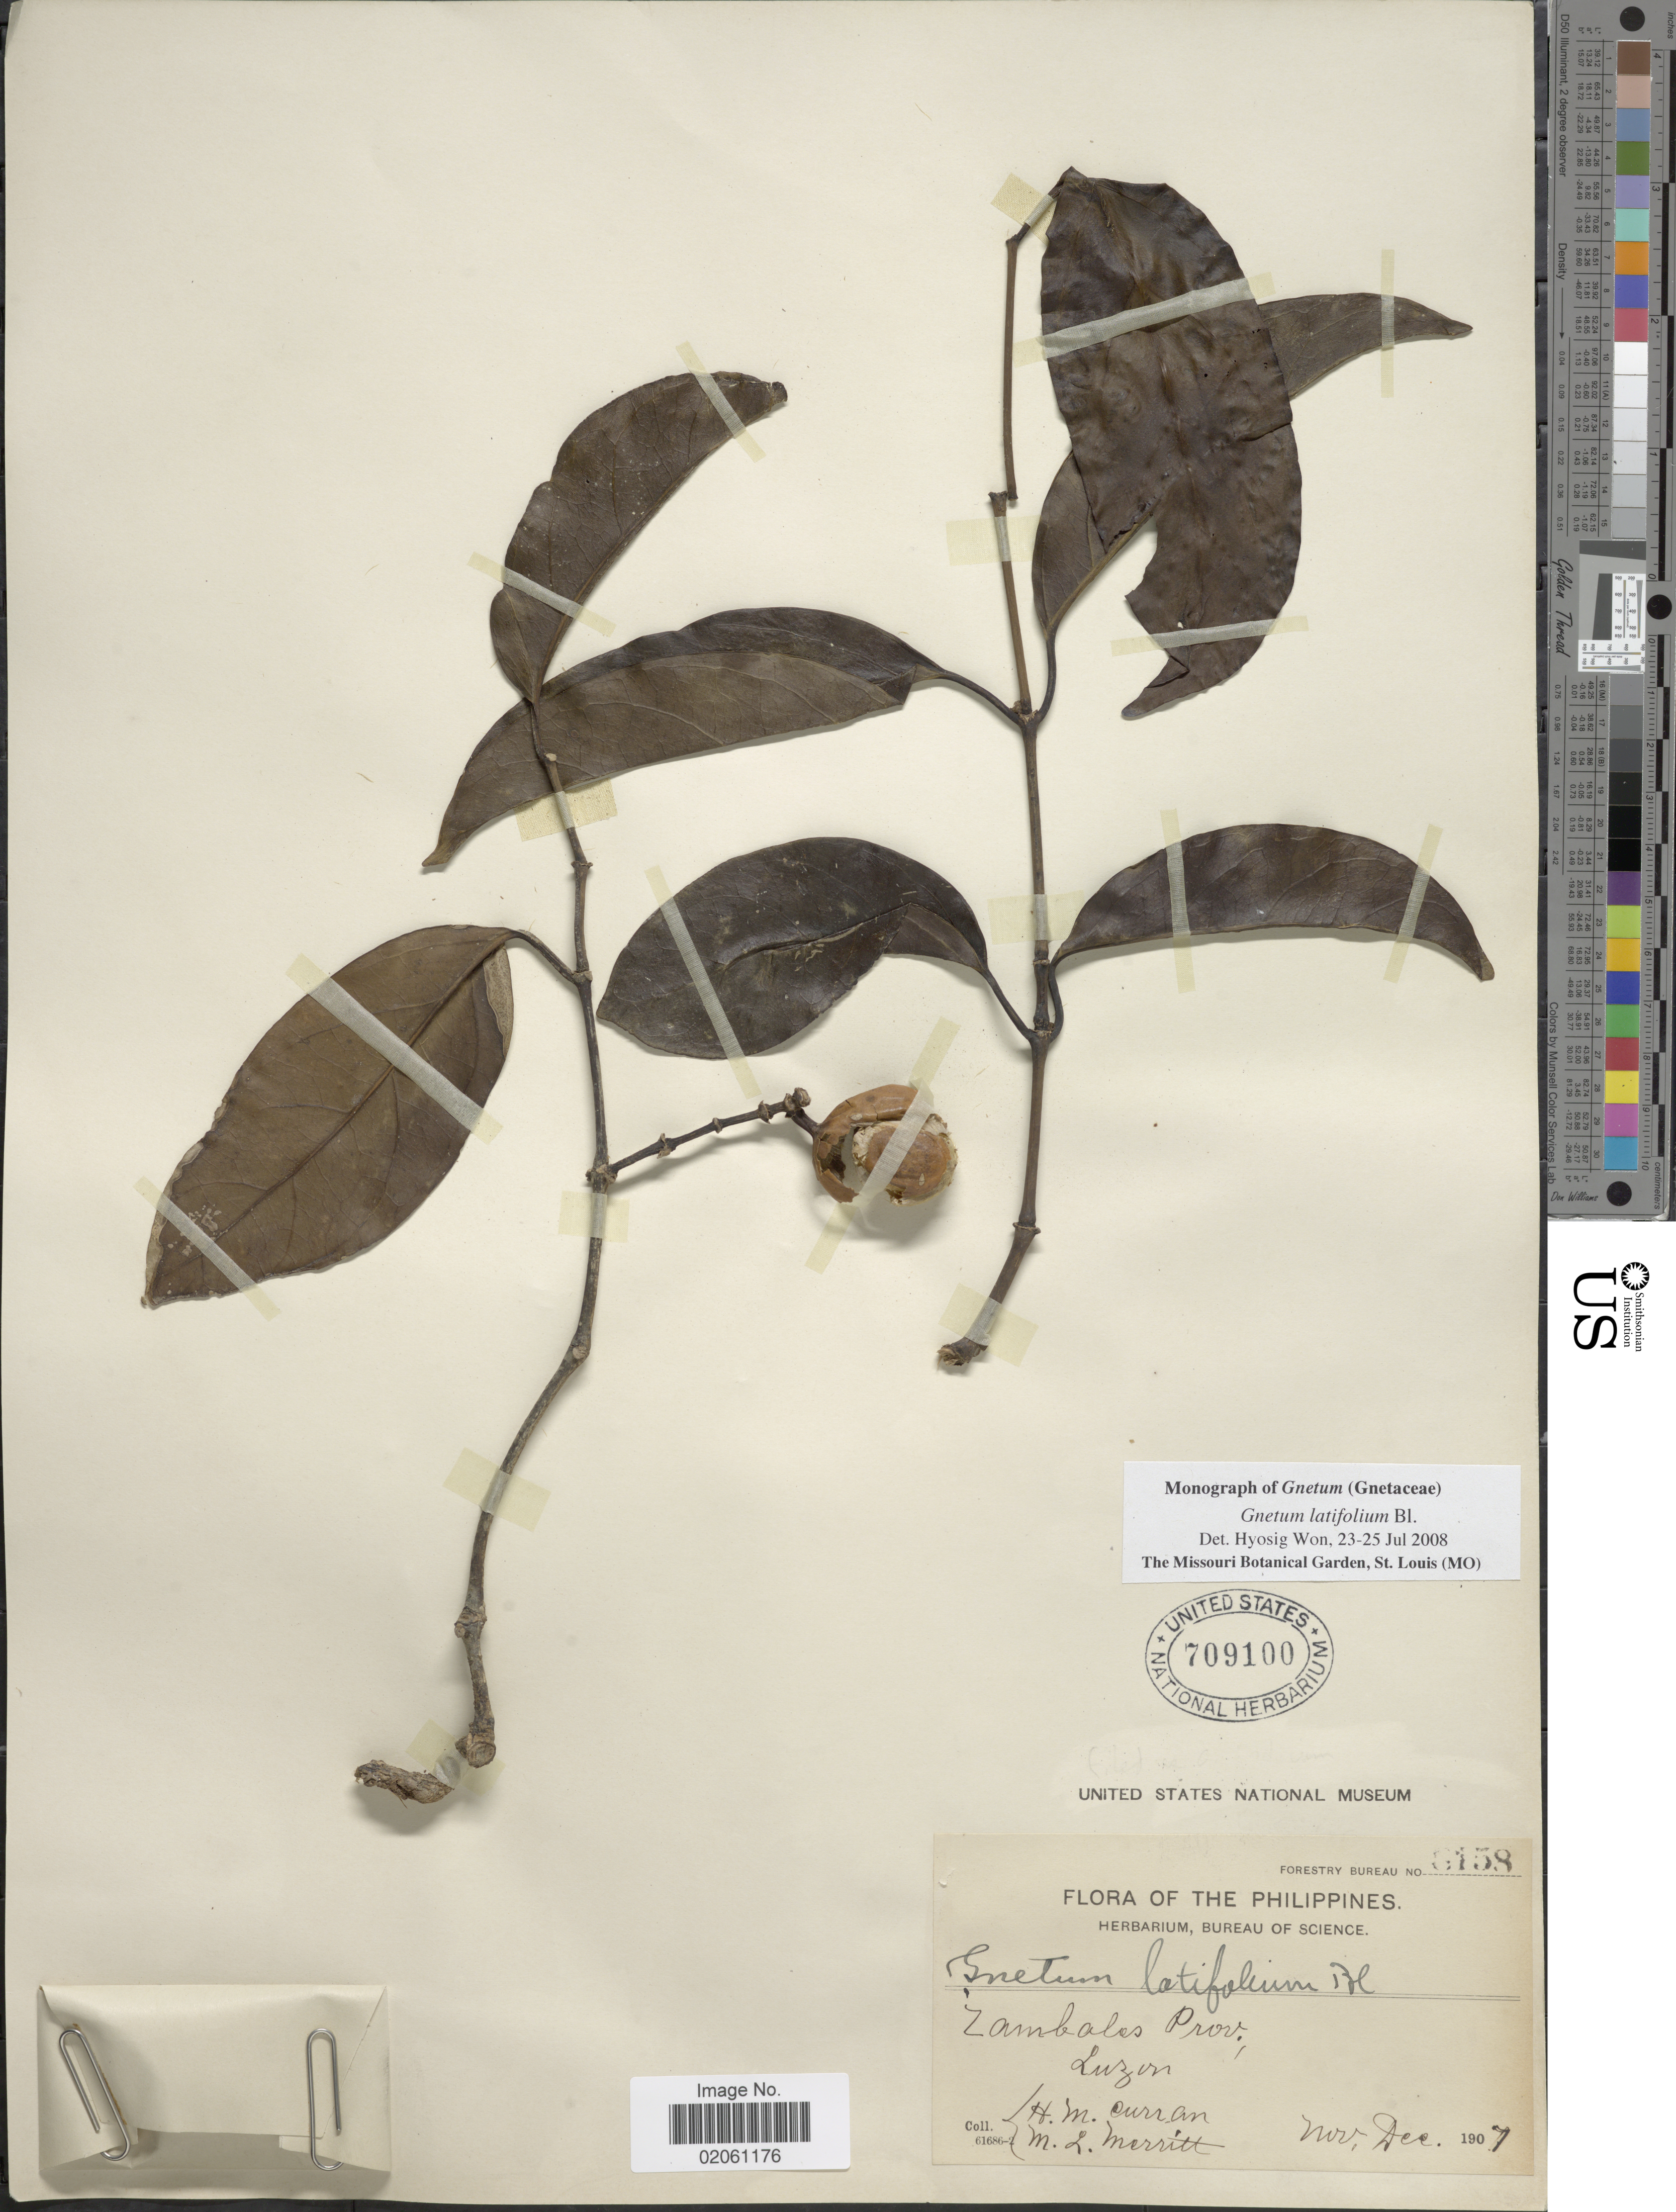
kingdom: Plantae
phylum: Tracheophyta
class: Gnetopsida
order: Gnetales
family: Gnetaceae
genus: Gnetum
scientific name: Gnetum indicum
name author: (Lour.) Merr.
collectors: H. M. Curran & M. L. Merritt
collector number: Forestry Bureau 8158*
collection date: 1907-11/1907-12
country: Philippines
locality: Zambales Prov., Luzon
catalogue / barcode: US 709100